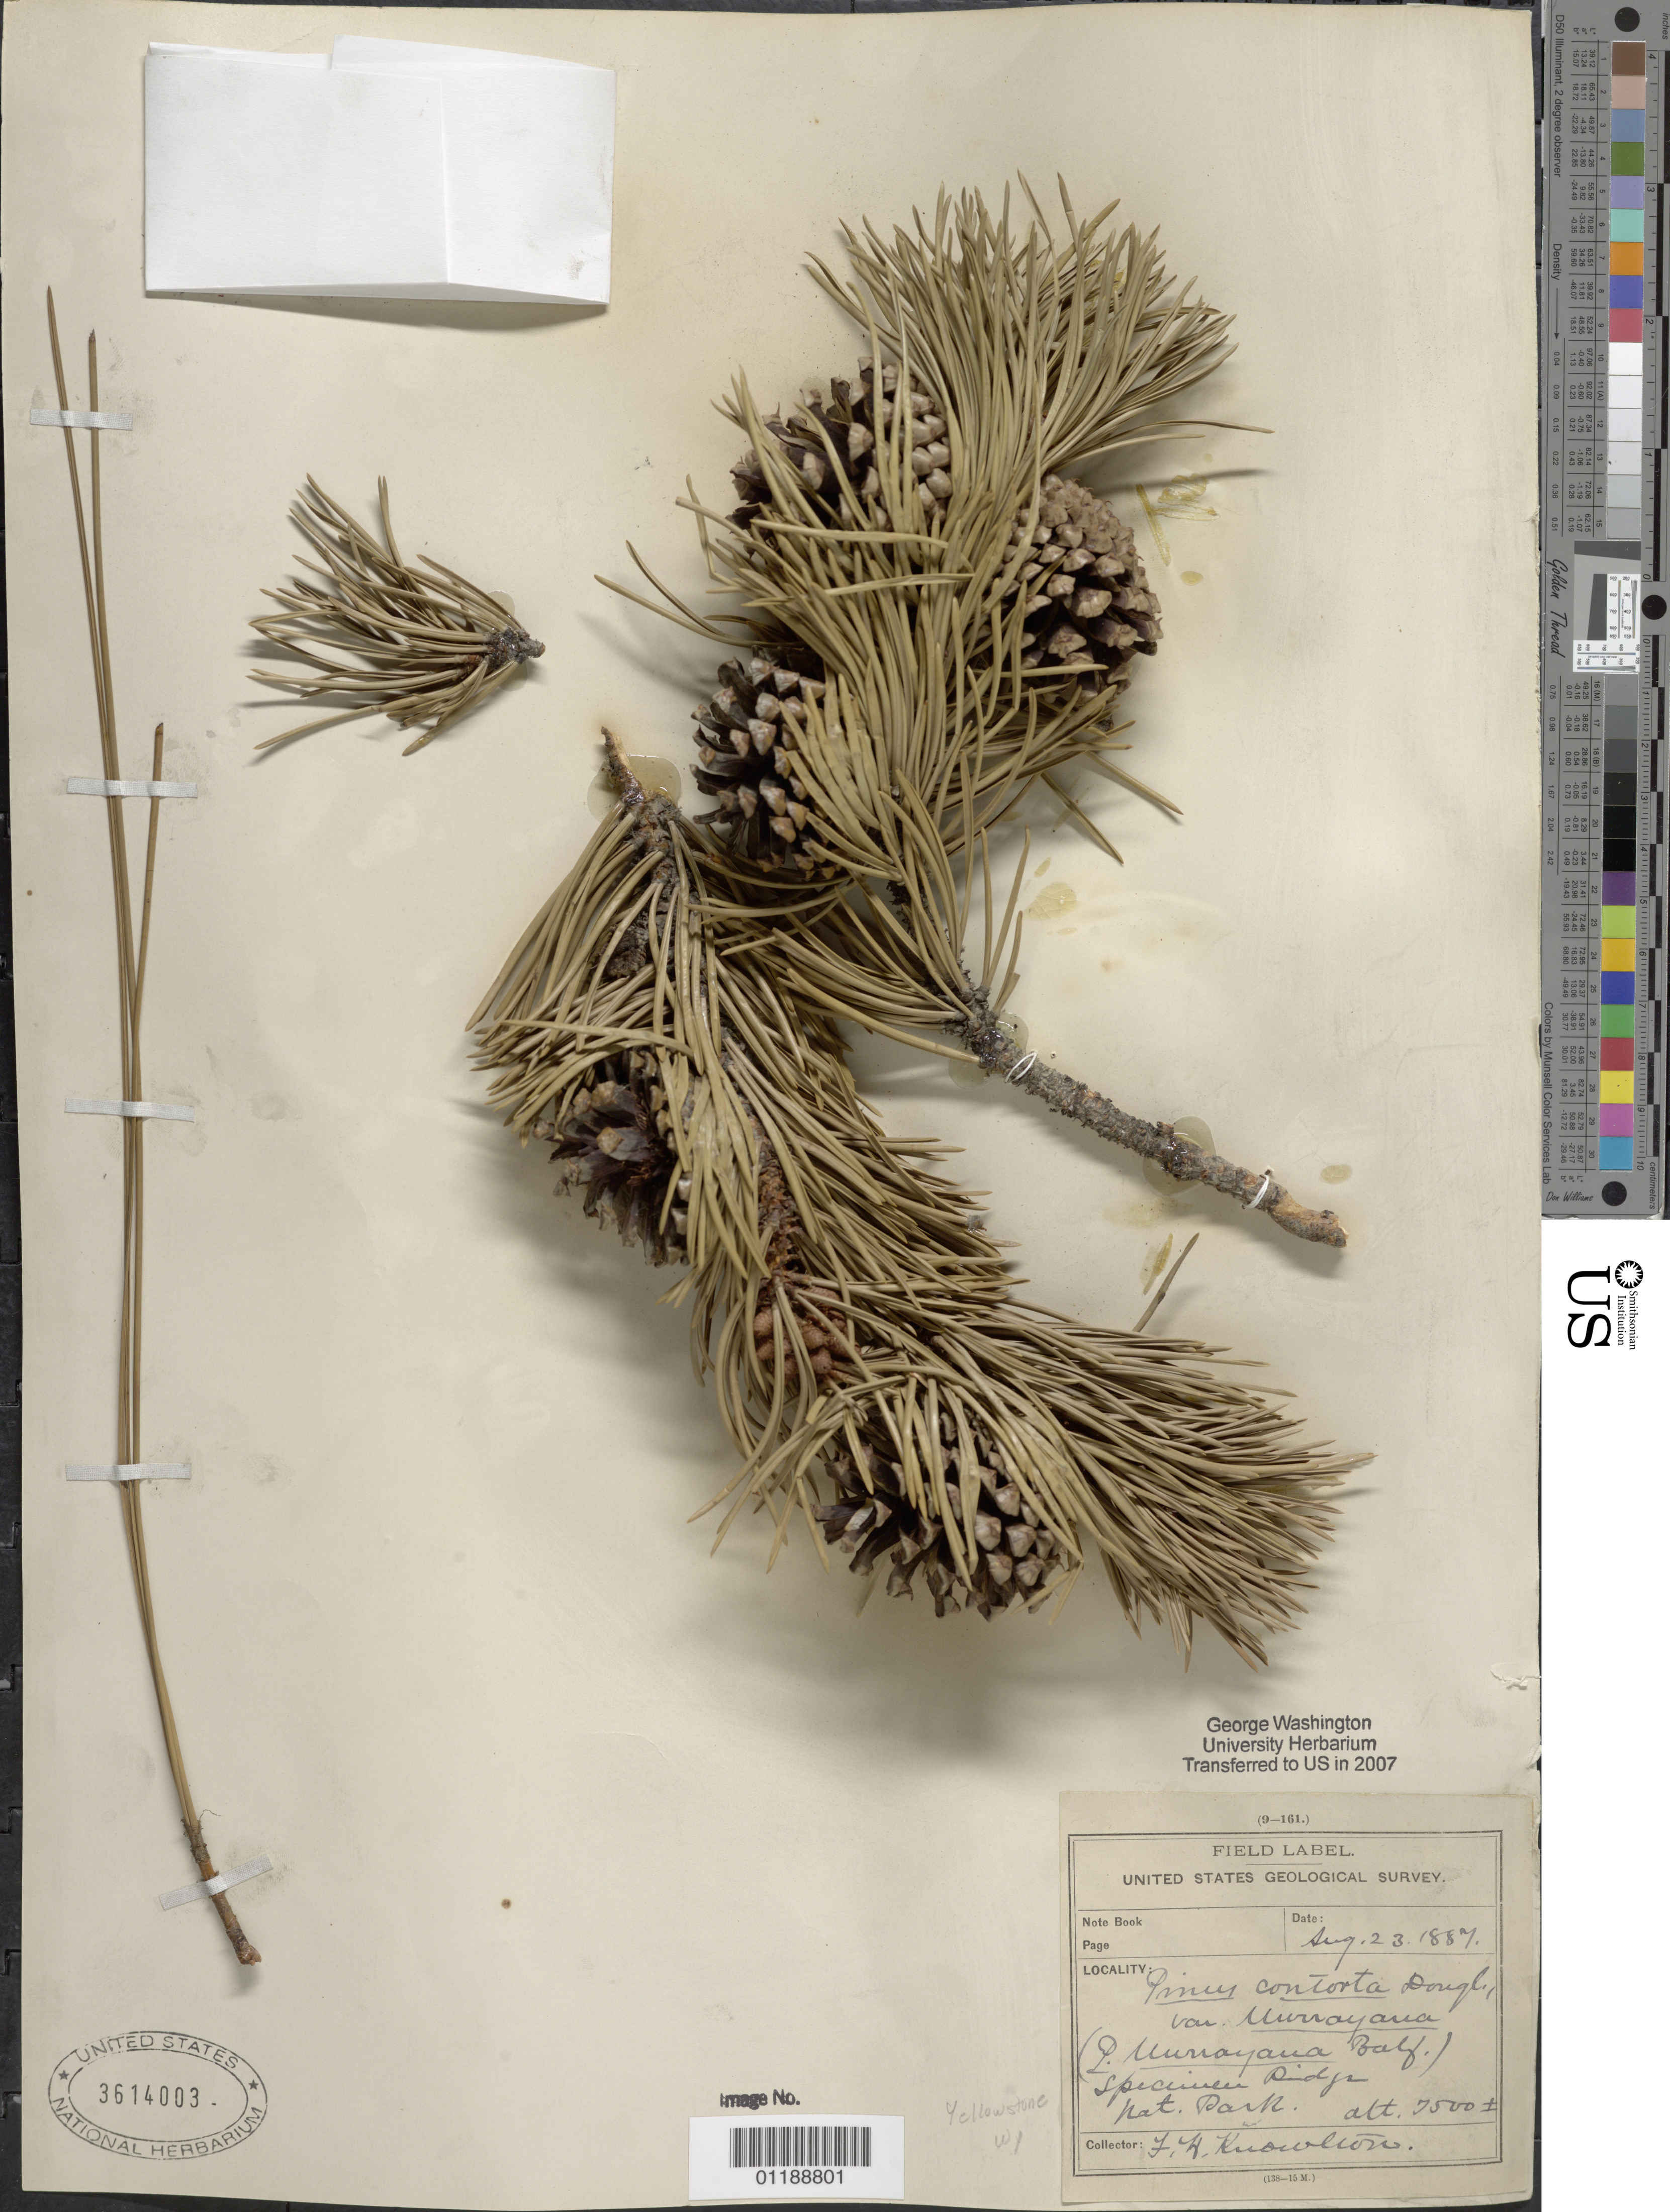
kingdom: Plantae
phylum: Tracheophyta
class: Pinopsida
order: Pinales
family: Pinaceae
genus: Pinus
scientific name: Pinus contorta var. murrayana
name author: (Balf.) S. Watson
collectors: F. H. Knowlton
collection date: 1887-08-23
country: United States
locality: National Park.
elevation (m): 2286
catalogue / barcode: US 3614003